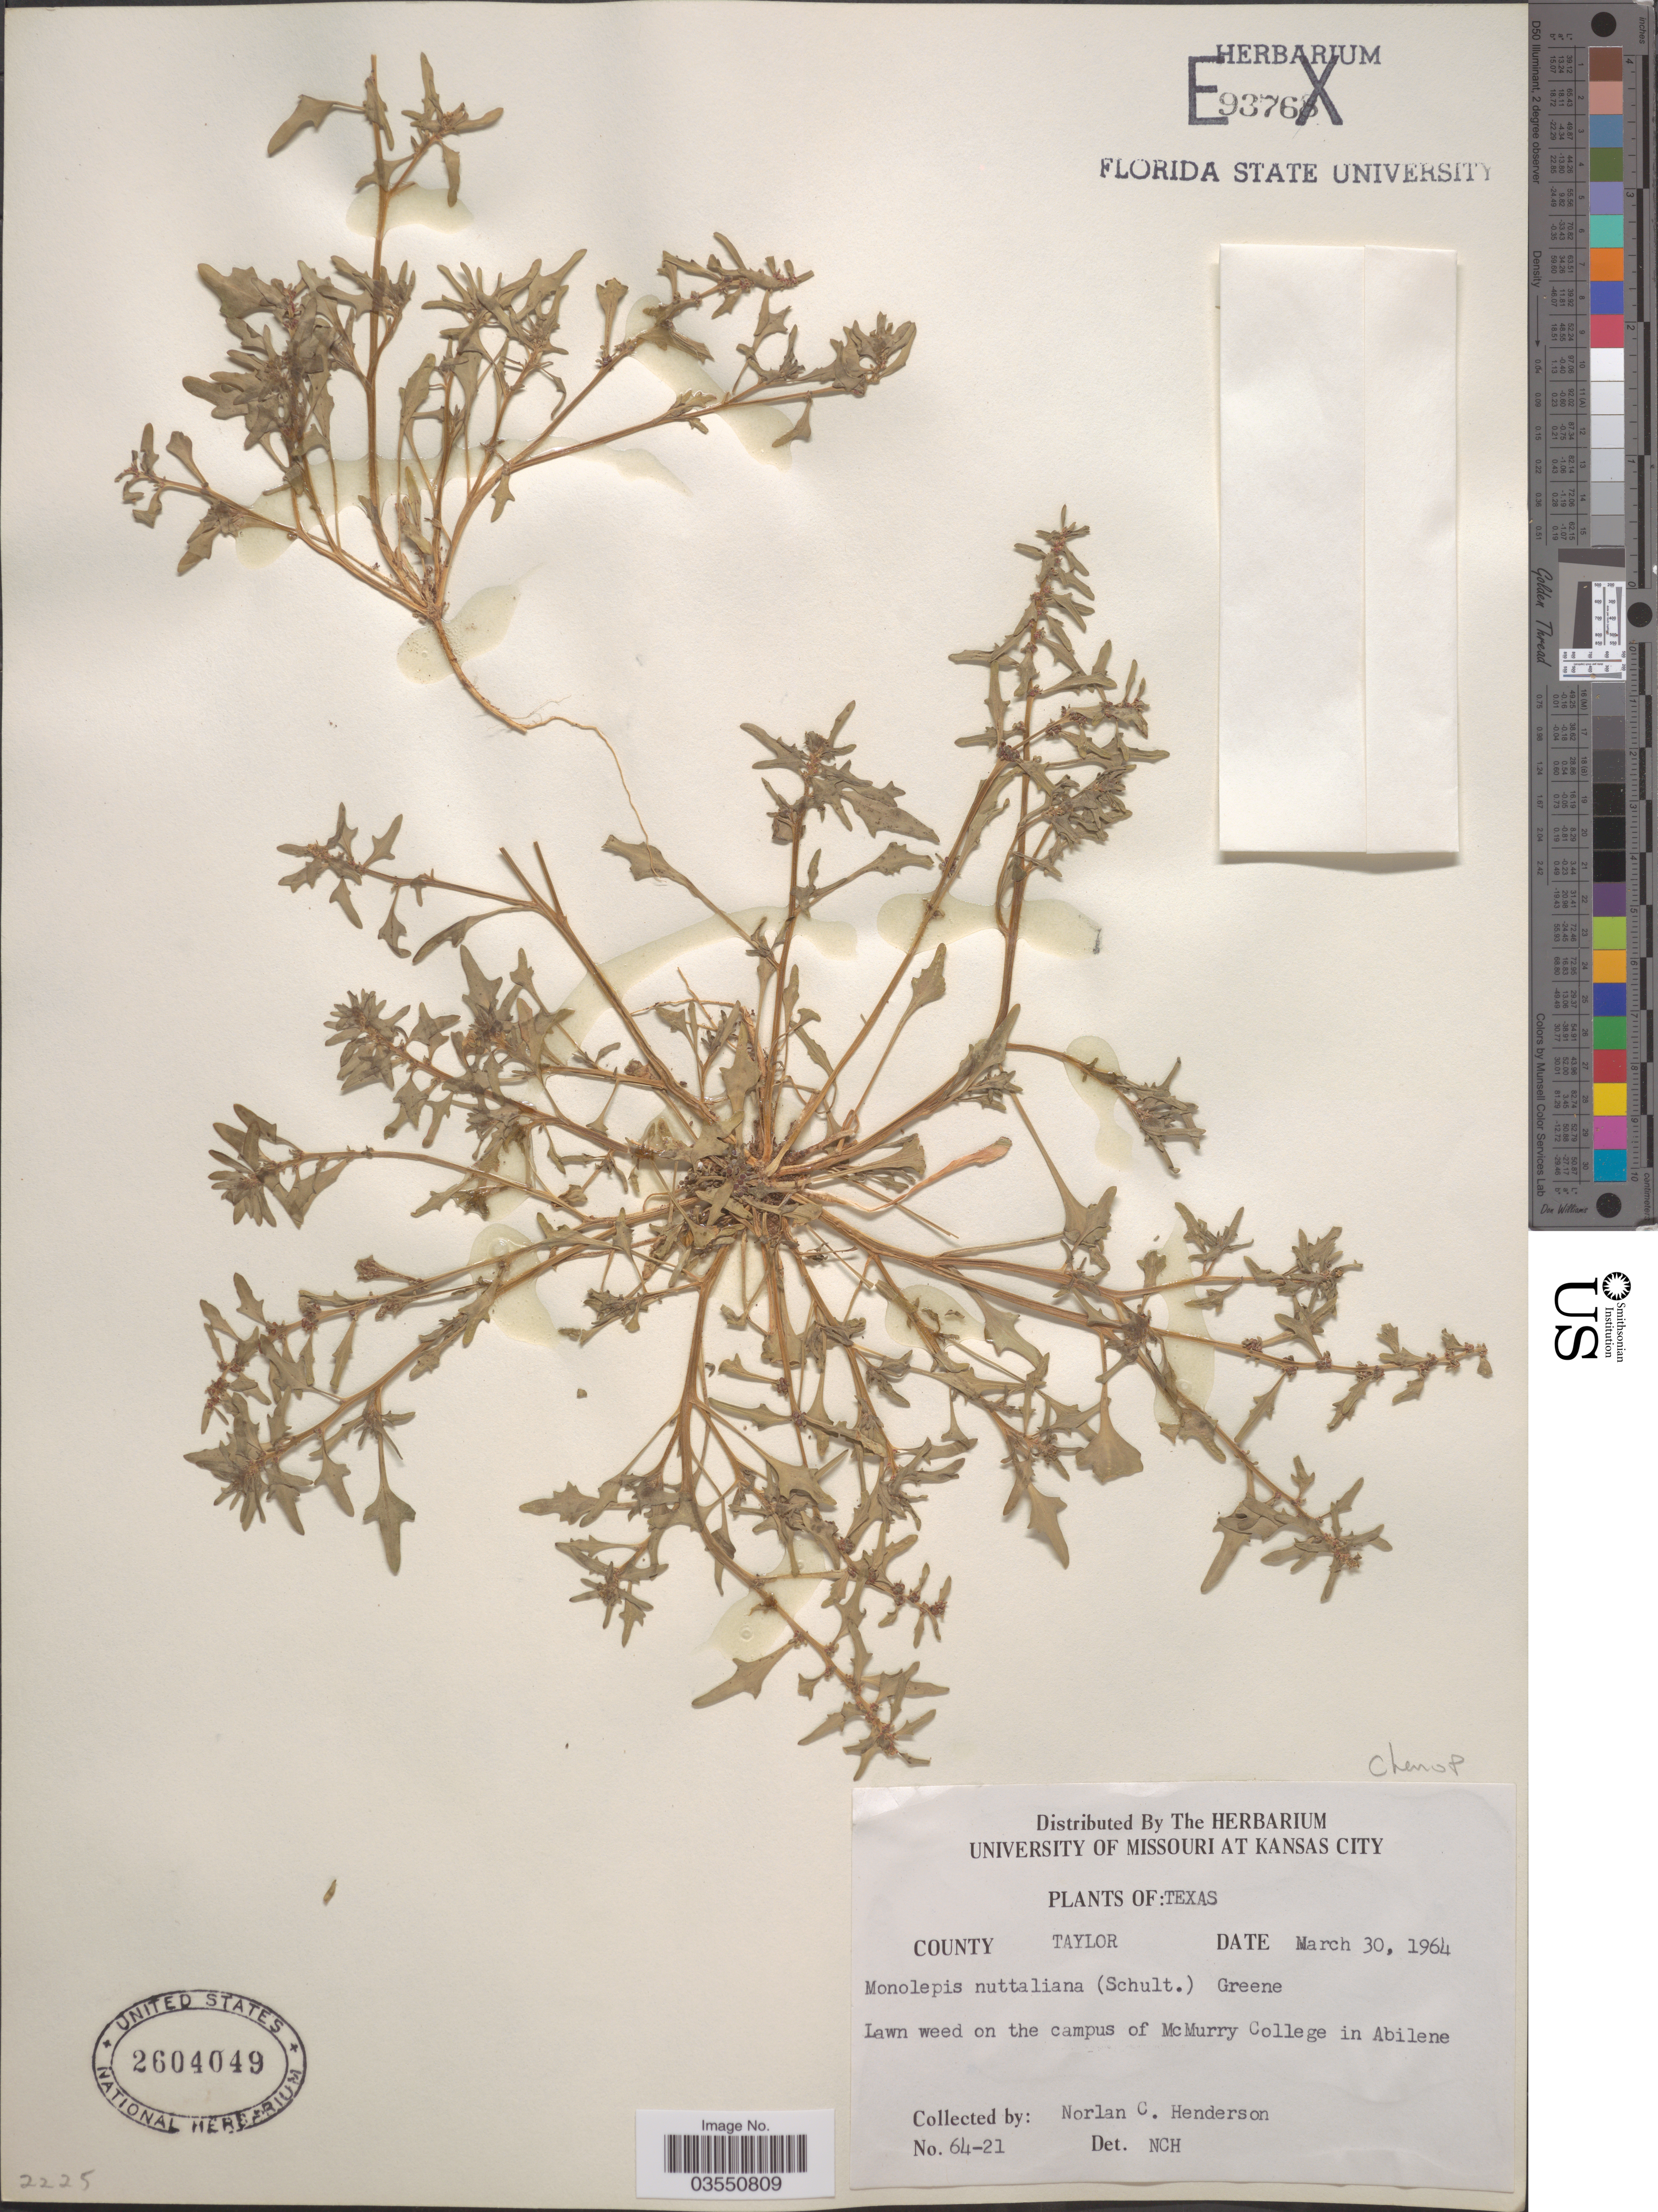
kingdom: Plantae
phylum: Tracheophyta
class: Magnoliopsida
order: Caryophyllales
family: Amaranthaceae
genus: Blitum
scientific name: Blitum nuttallianum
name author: Schult.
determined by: U.S. National Herbarium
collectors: N. C. Henderson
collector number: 64-21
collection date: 1964-03-30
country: United States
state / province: Texas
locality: County Taylor. Lawn weed on the campus of McMurry College in Abilene.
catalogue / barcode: US 2604049